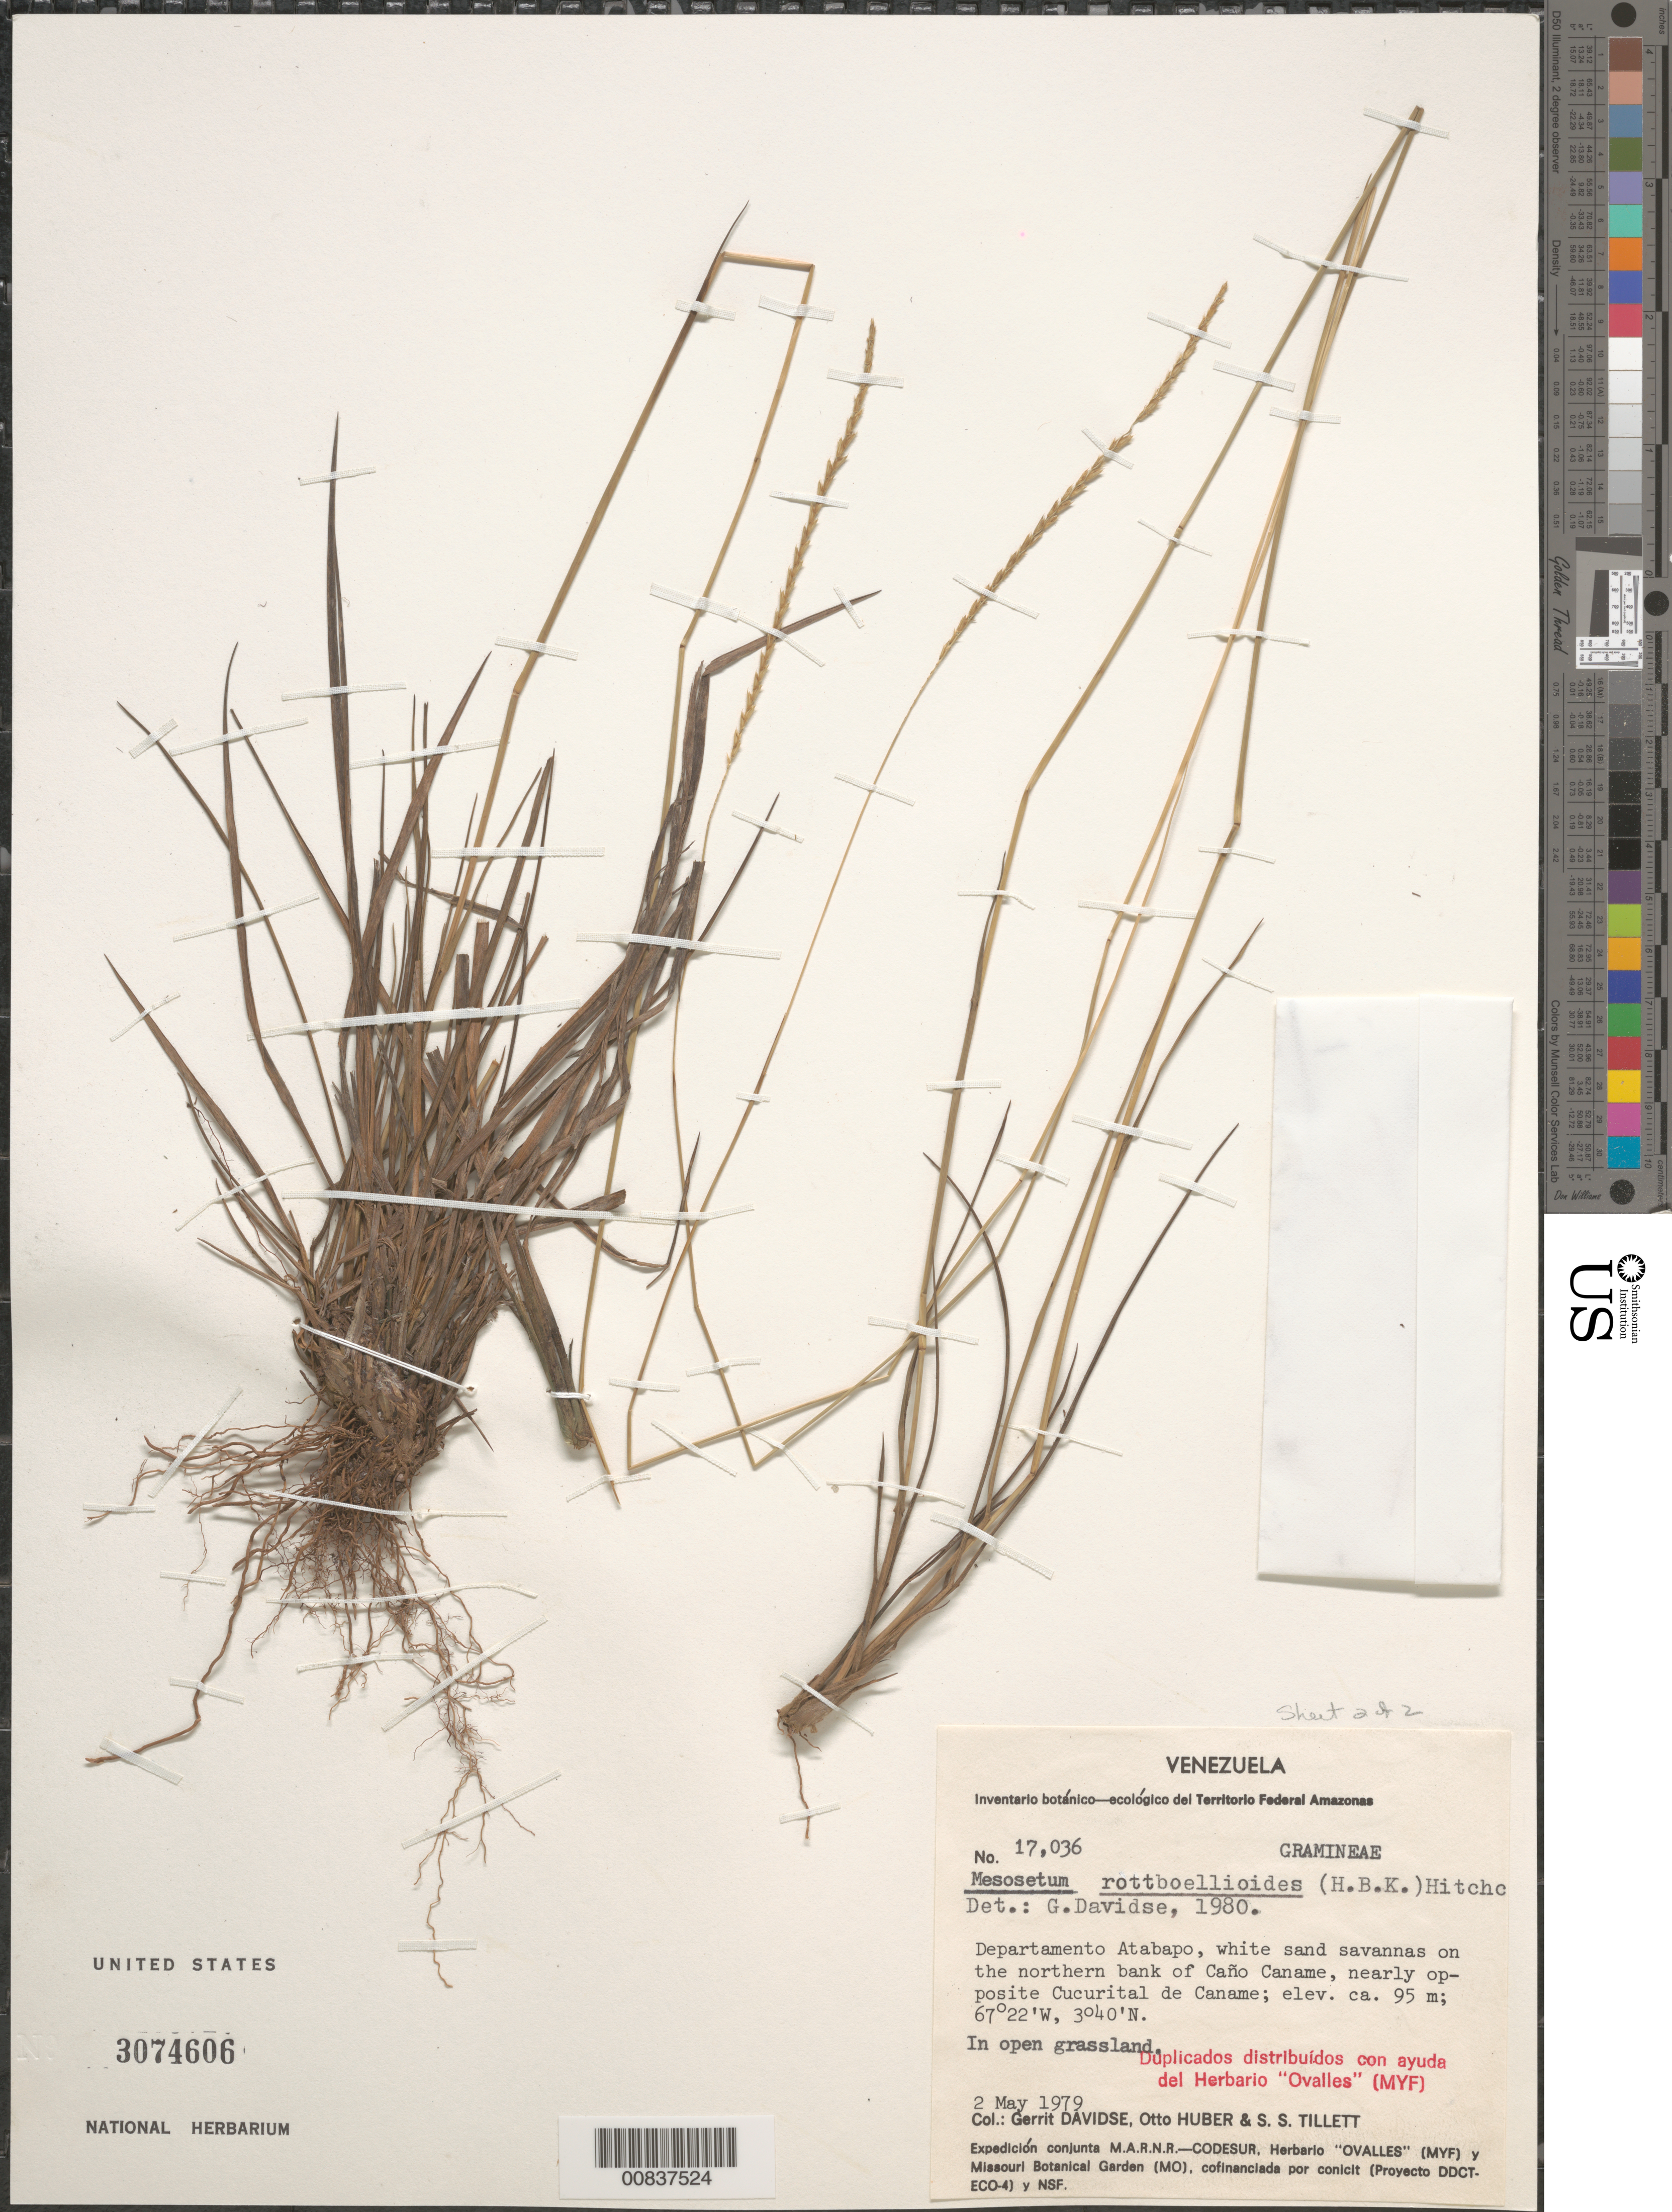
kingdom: Plantae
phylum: Tracheophyta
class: Liliopsida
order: Poales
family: Poaceae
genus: Mesosetum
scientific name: Mesosetum rottboellioides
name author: (Kunth) Hitchc.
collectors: G. Davidse, O. Huber & S. S. Tillett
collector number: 17036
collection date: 1979-05-02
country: Venezuela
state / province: Amazonas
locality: Territorio Federal Amazonas. Departamento Atabapo, white sand savannas on the northern bank of Caño Caname, nearly opposite Cucurital de Caname.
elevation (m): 95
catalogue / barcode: US 3074606